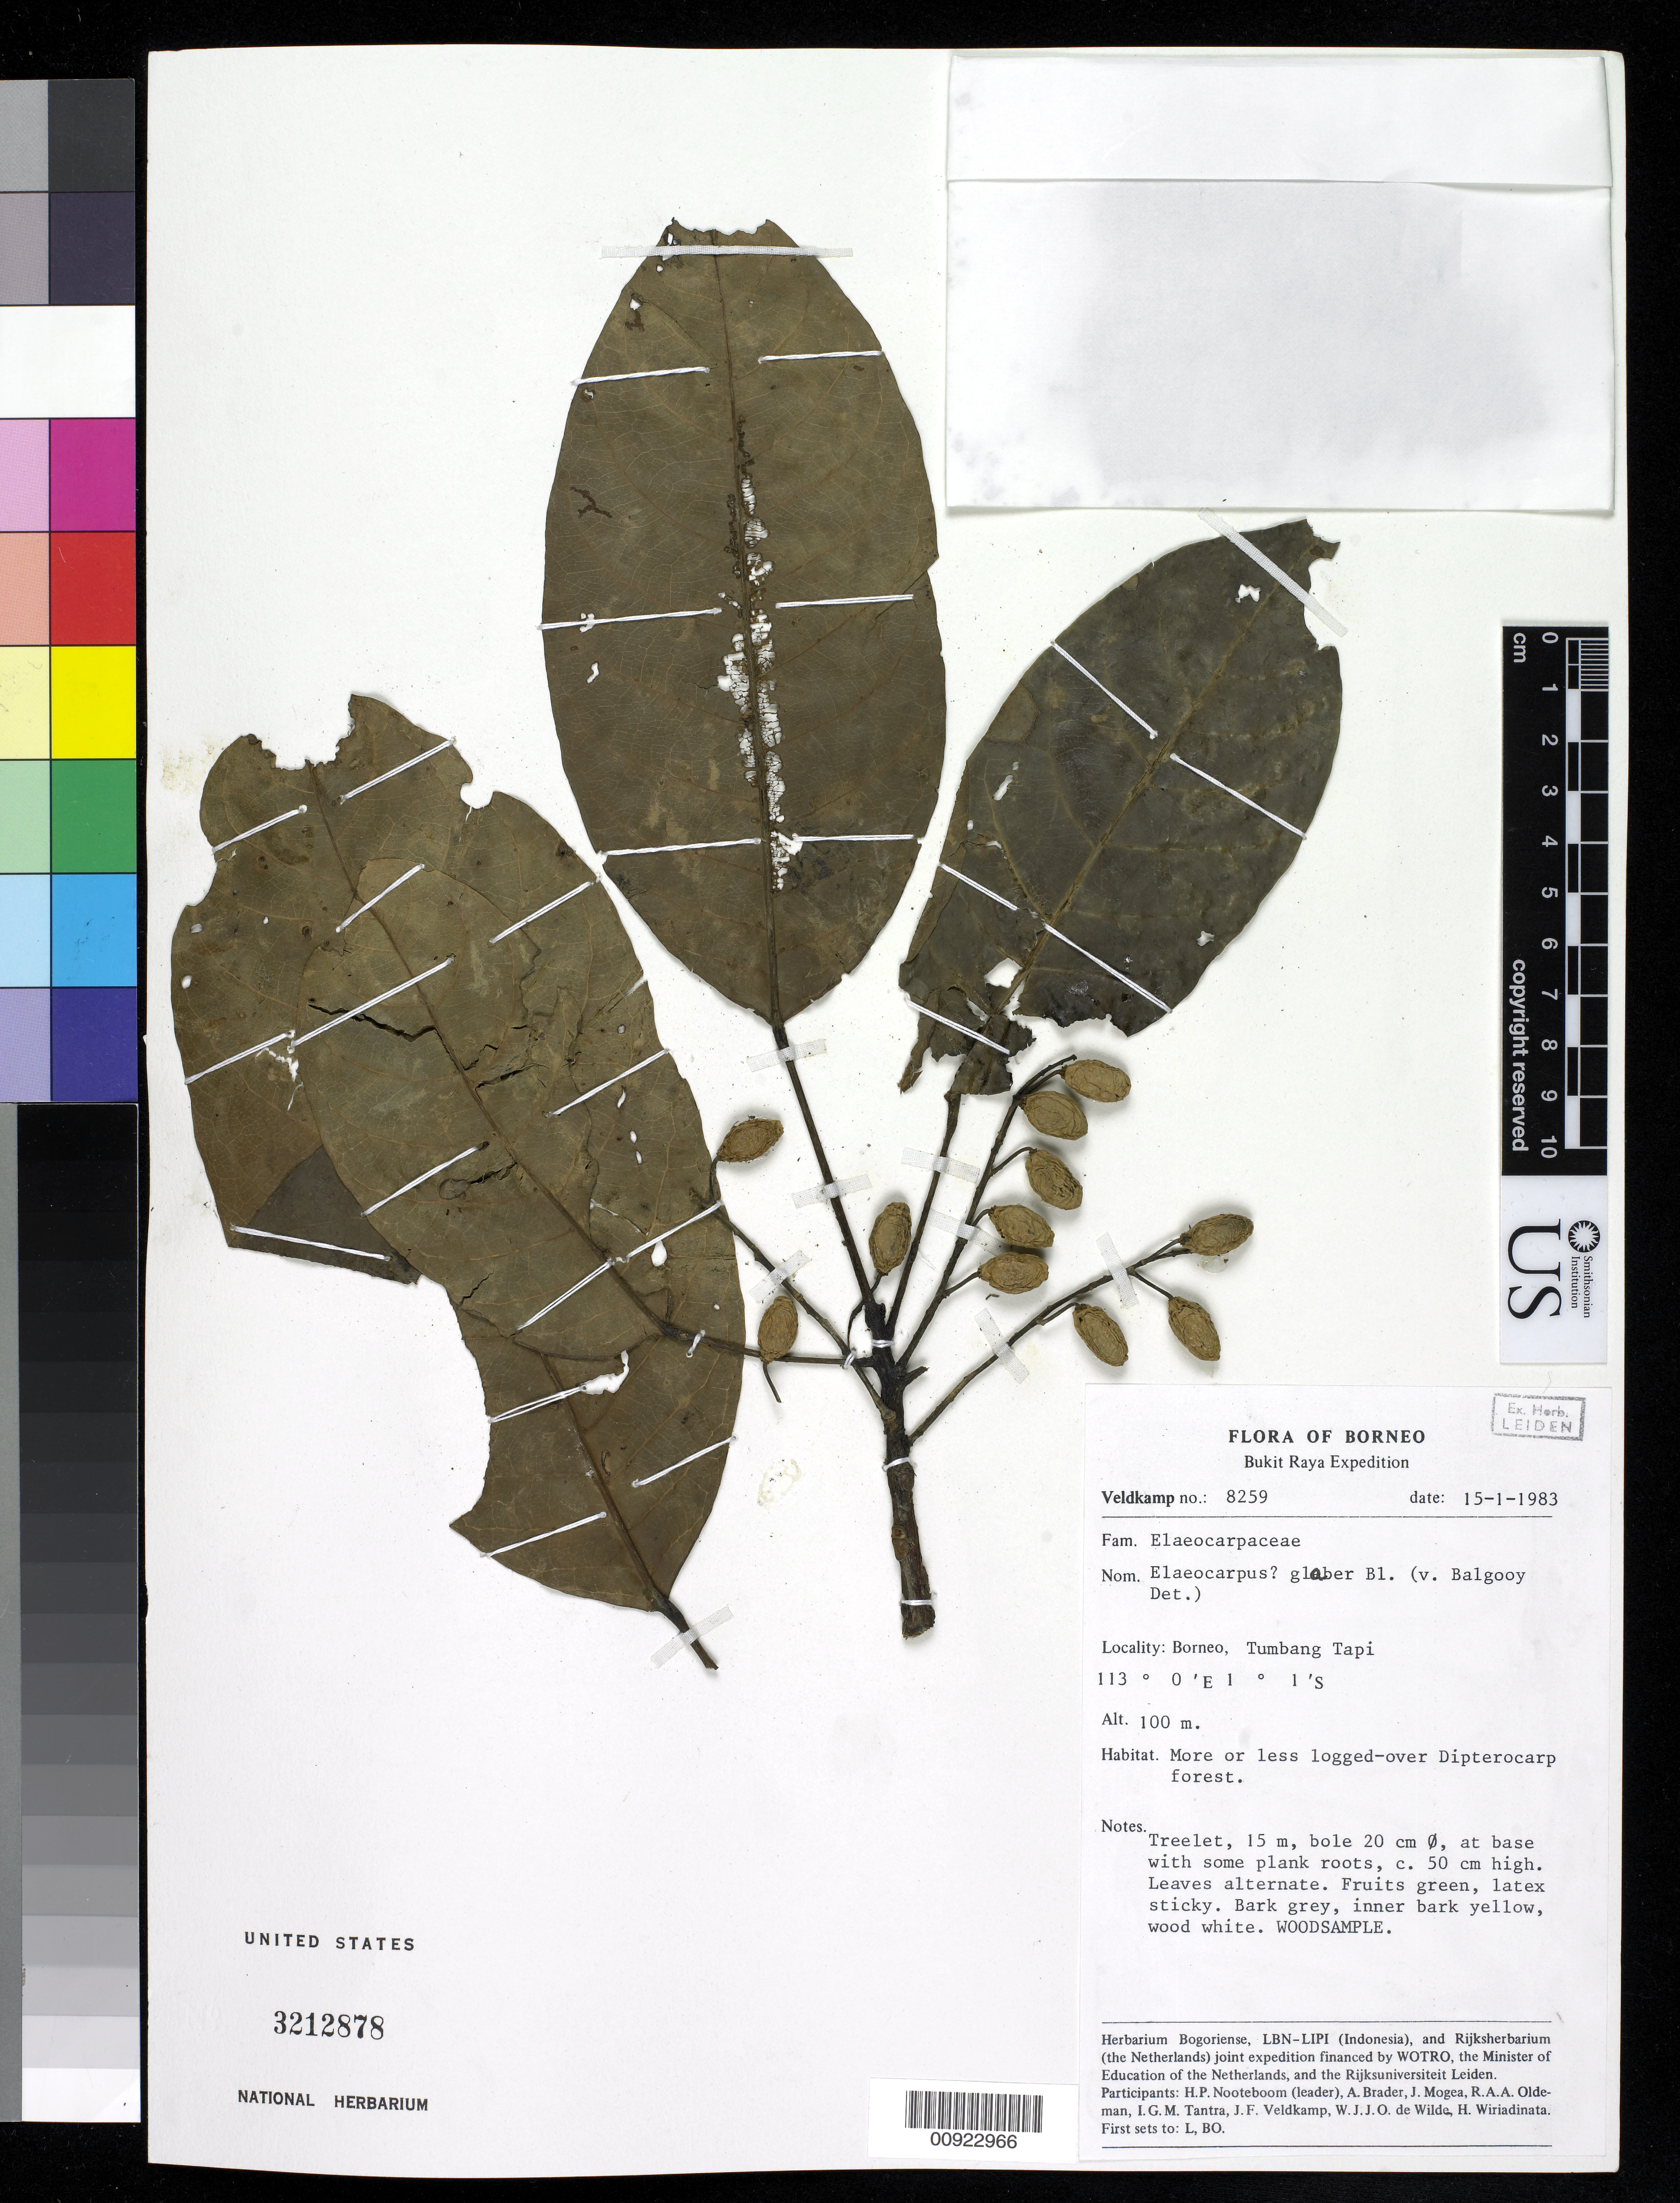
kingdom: Plantae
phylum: Tracheophyta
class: Magnoliopsida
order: Oxalidales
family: Elaeocarpaceae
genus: Elaeocarpus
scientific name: Elaeocarpus glaber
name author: Blume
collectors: H. P. Nooteboom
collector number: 8259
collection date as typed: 15 Jan 1983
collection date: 1983-01-15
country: Indonesia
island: Borneo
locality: Tumbang Tapi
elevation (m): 100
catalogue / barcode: US 3212878